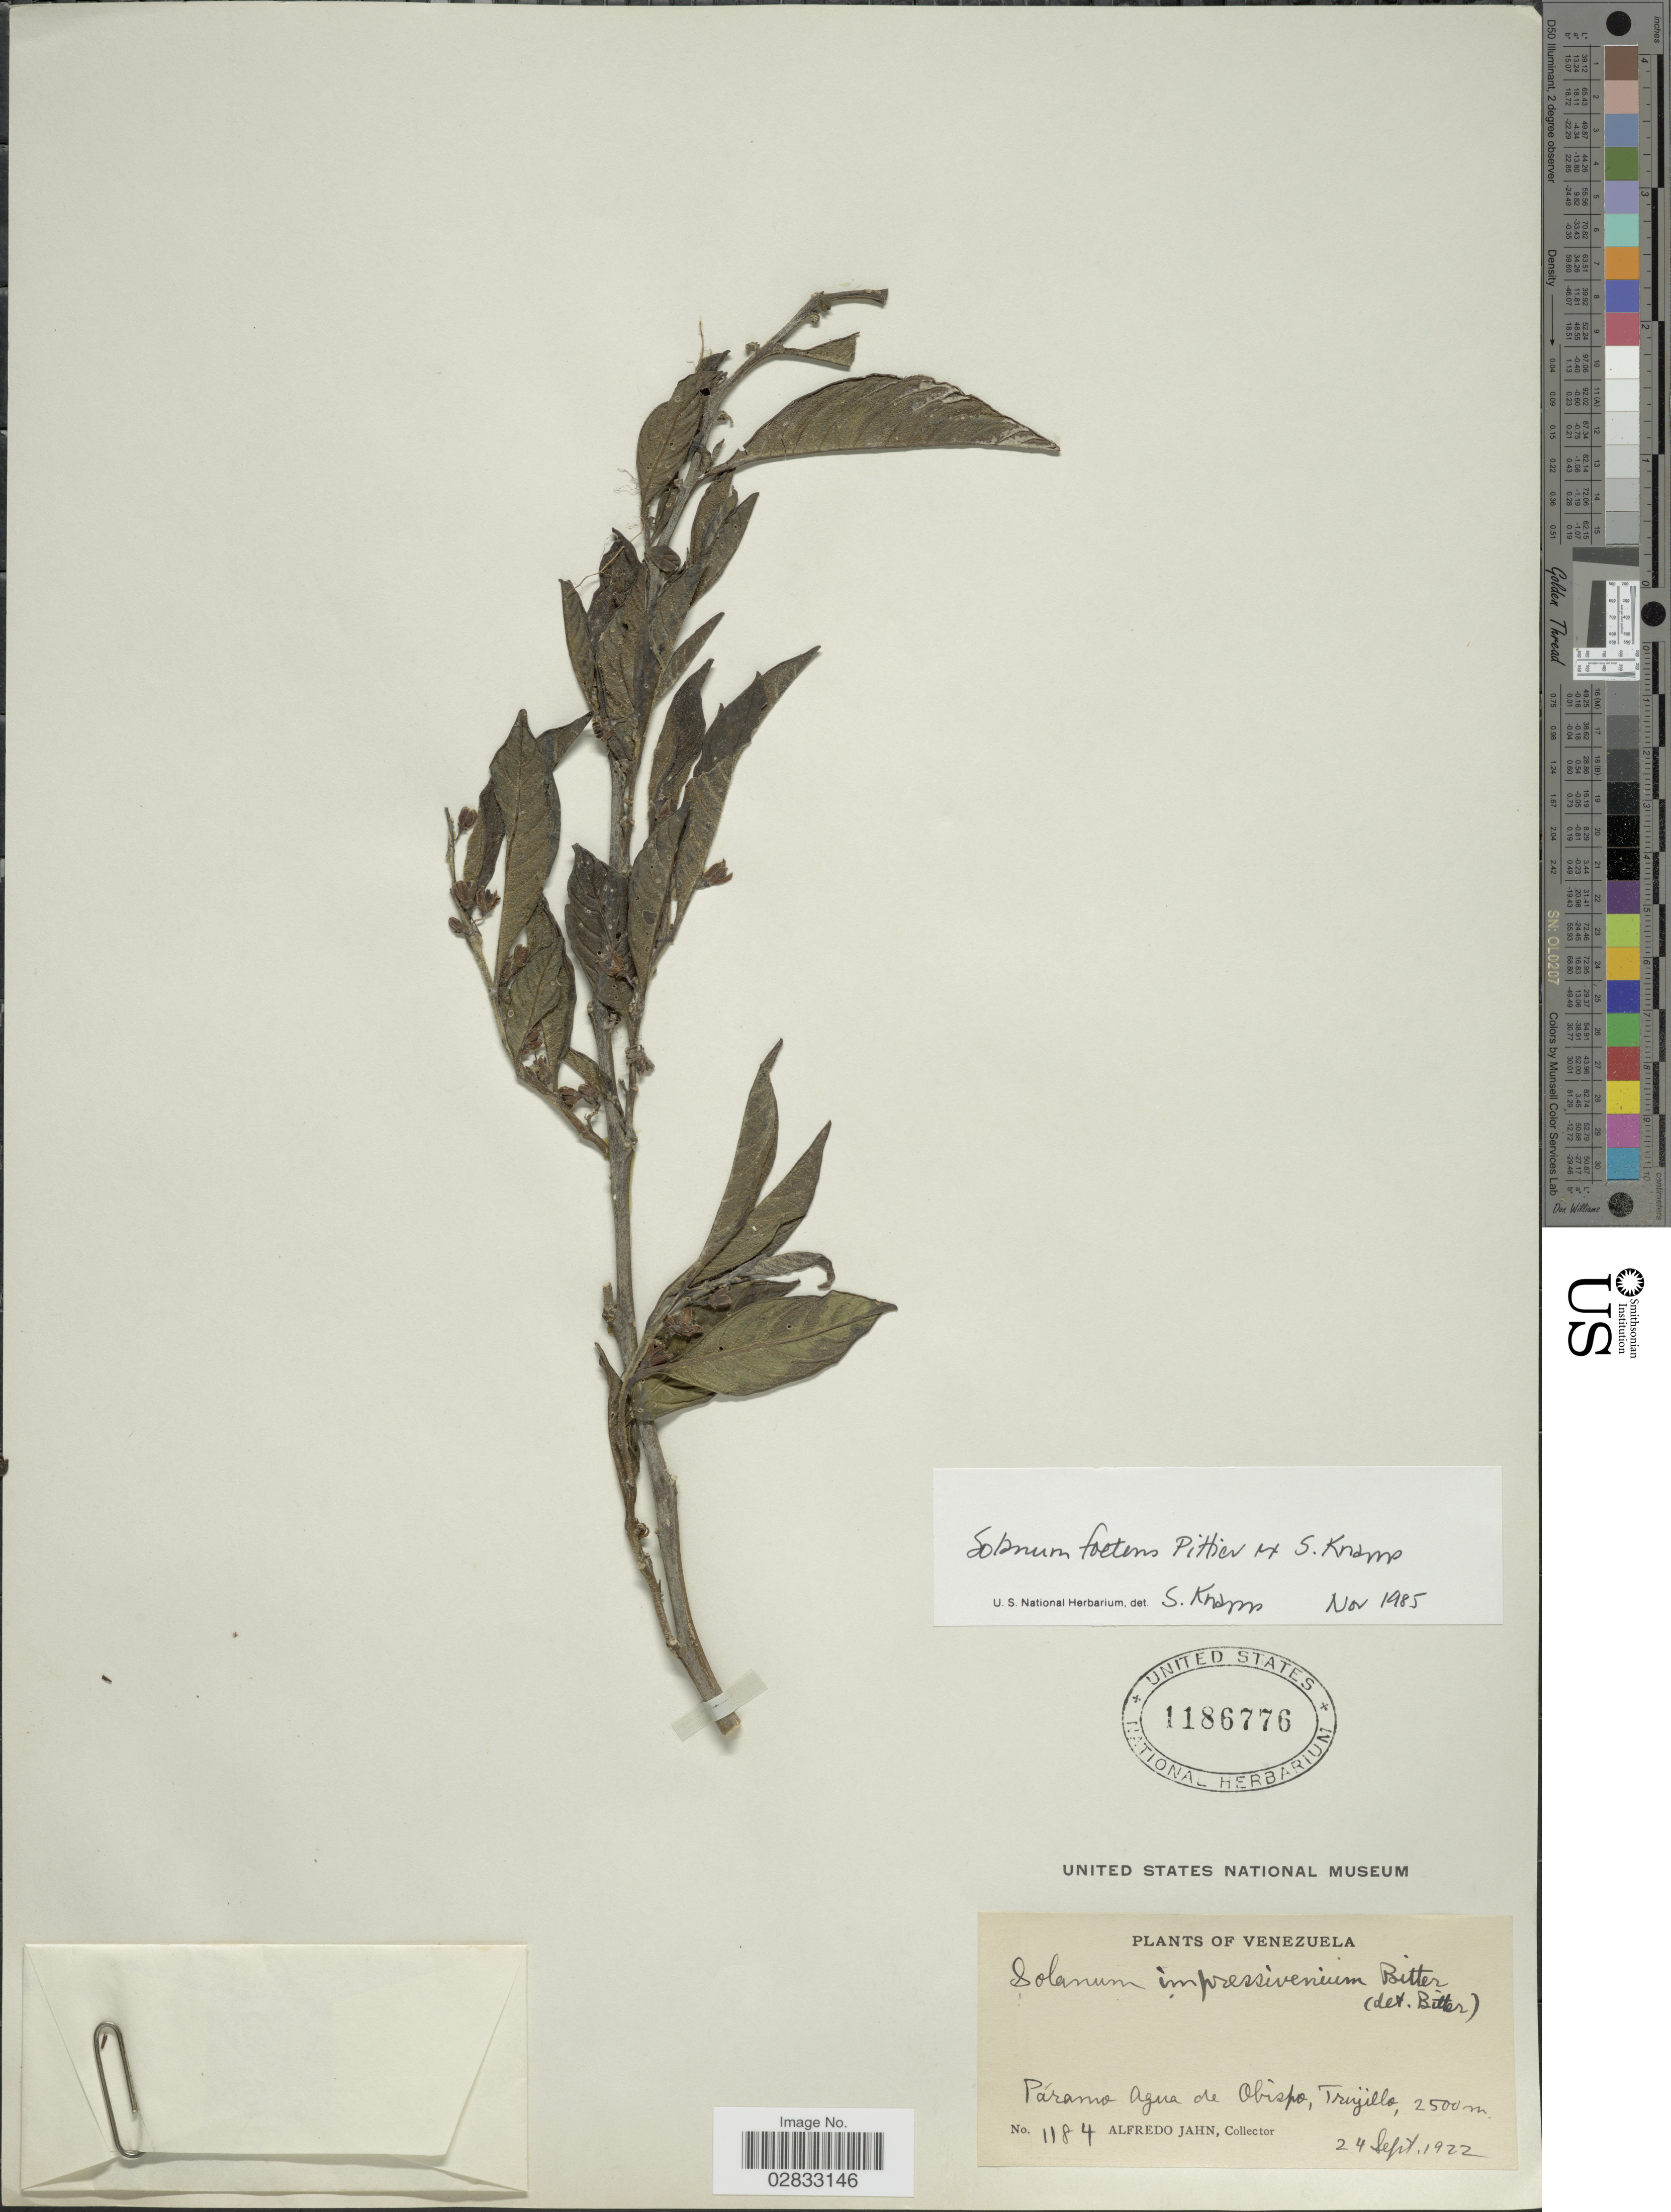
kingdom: Plantae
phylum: Tracheophyta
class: Magnoliopsida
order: Solanales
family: Solanaceae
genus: Solanum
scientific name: Solanum foetens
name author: Pittier ex S. Knapp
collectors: A. Jahn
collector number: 1184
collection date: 1922-09-24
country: Venezuela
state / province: Trujillo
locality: Páramo Agua de Obispo.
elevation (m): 2500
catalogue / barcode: US 1186776